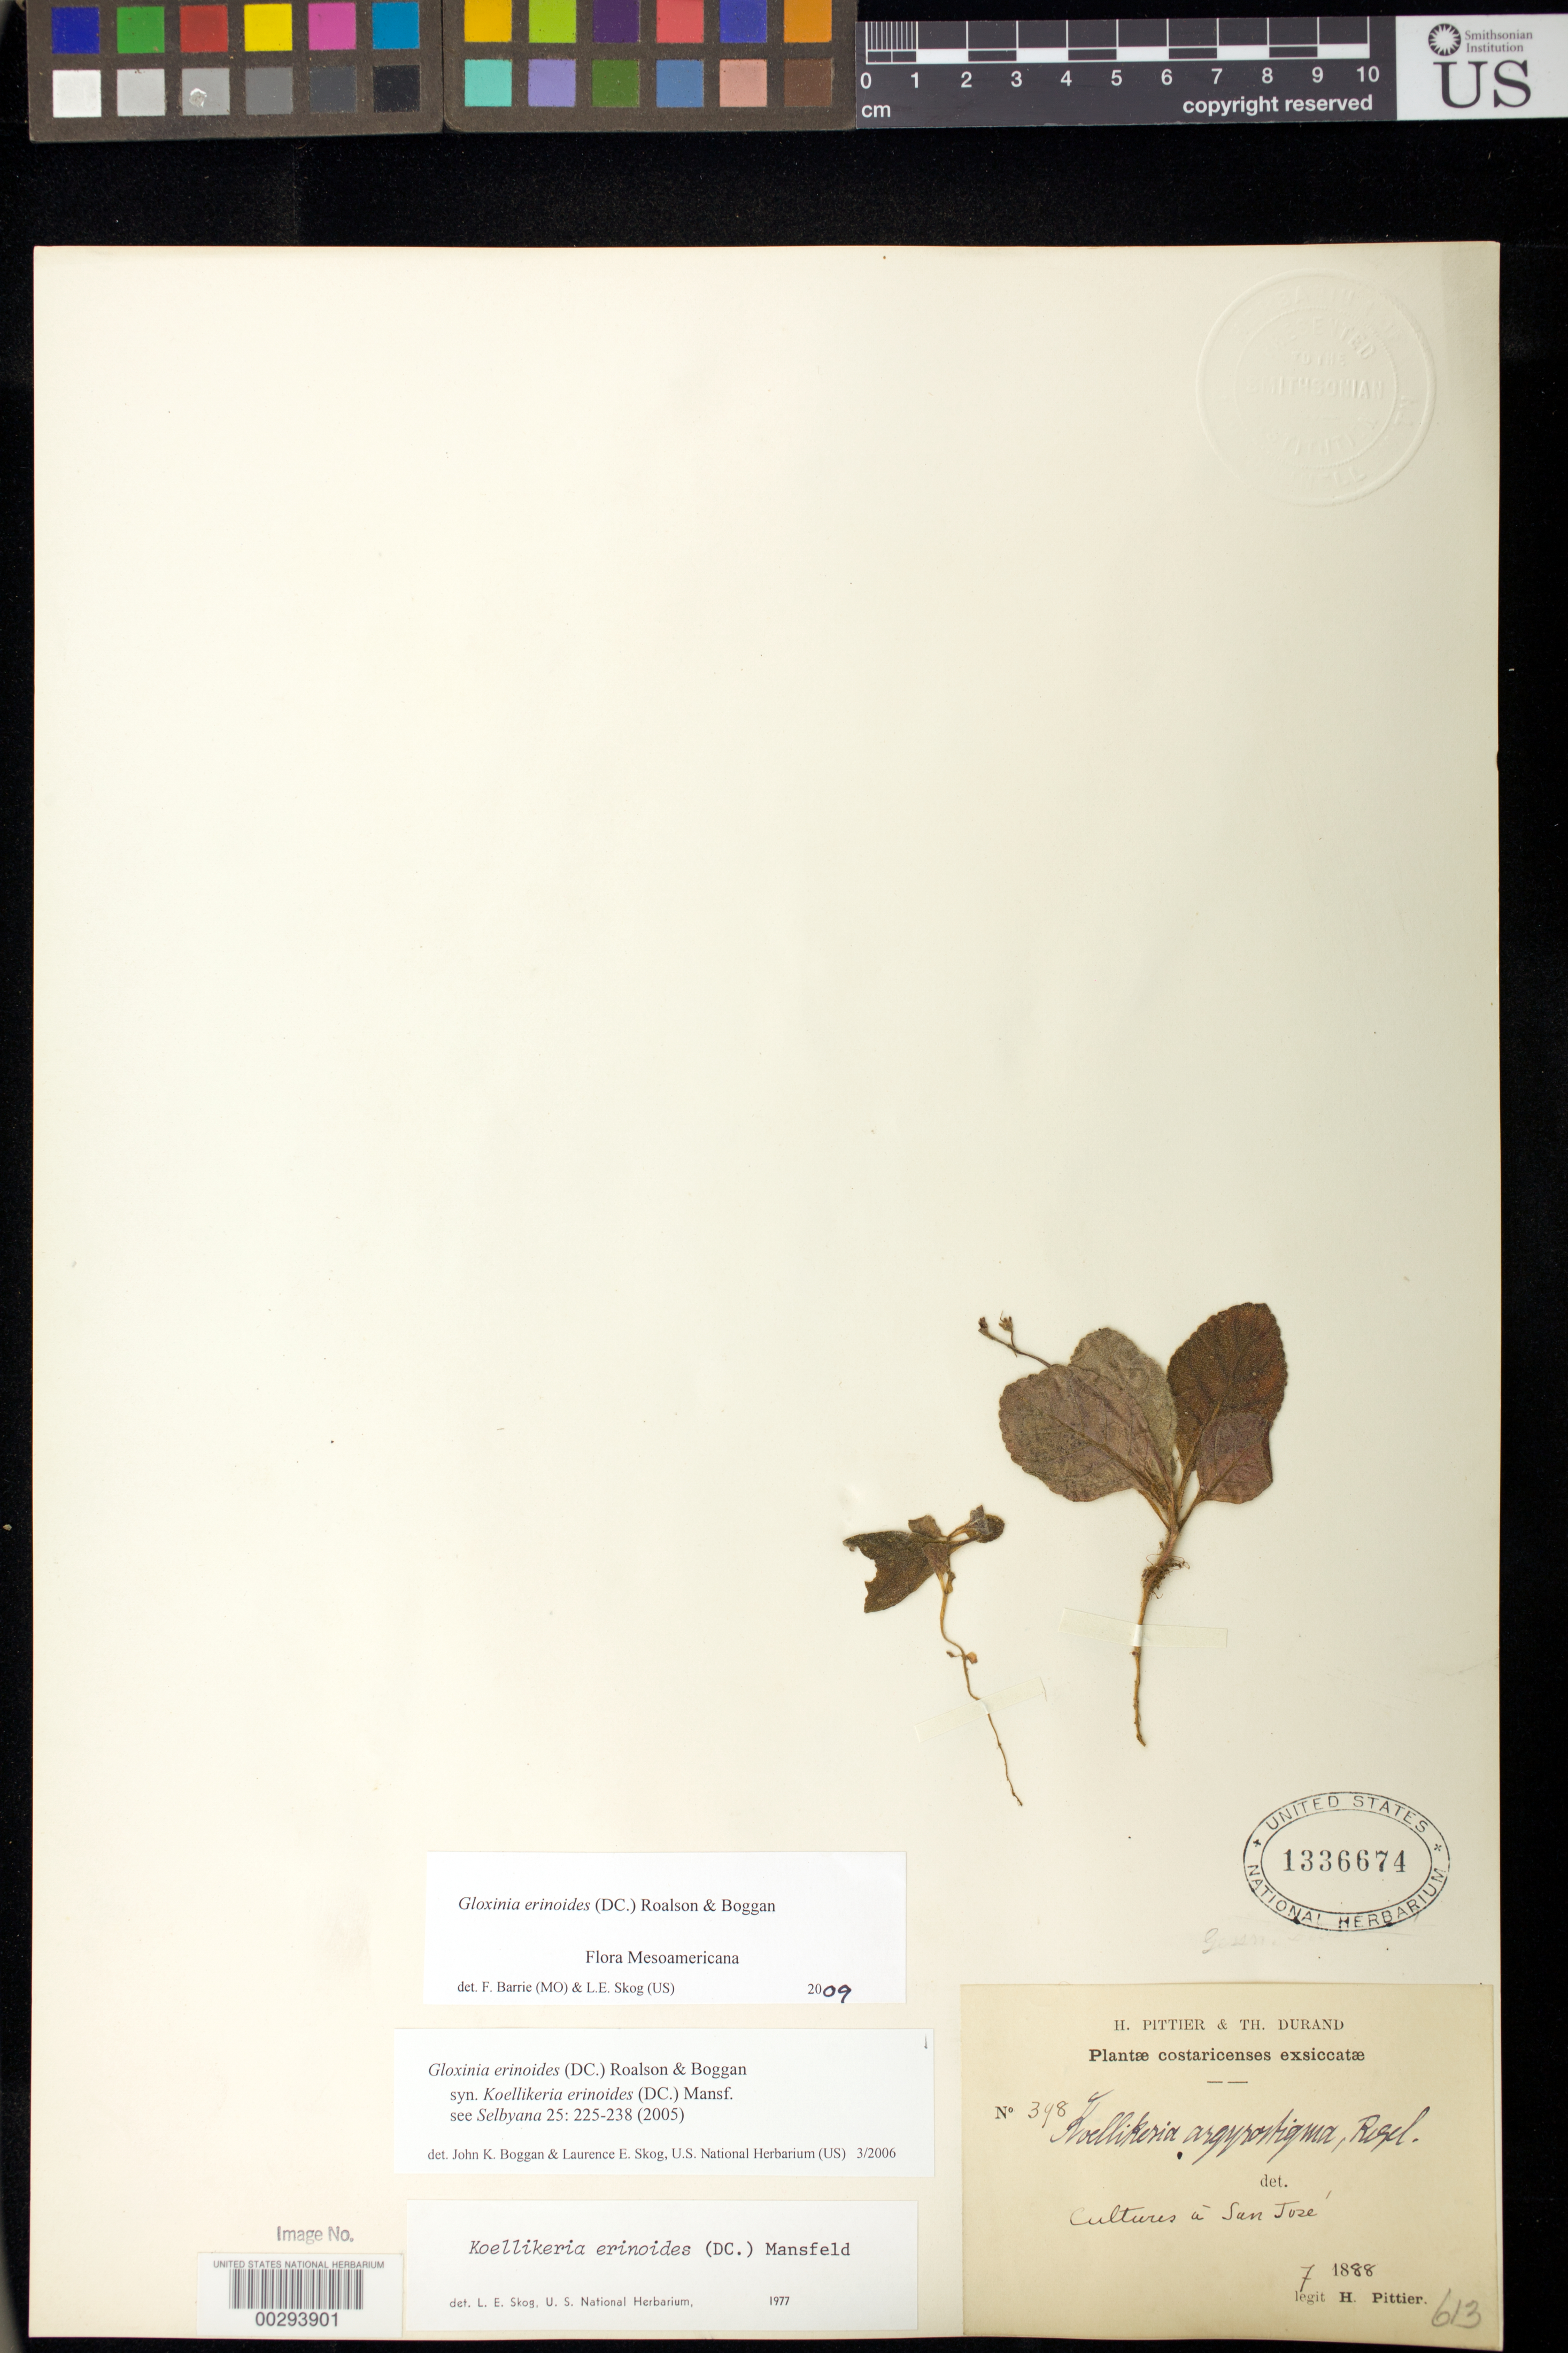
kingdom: Plantae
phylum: Tracheophyta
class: Magnoliopsida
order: Lamiales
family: Gesneriaceae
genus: Gloxinia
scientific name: Gloxinia erinoides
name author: (DC.) Roalson & Boggan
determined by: Boggan, J. K.; Skog, L. E.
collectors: H. F. Pittier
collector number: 398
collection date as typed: Jul 1888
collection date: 1888-07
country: Costa Rica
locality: Cultures a San José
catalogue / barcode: US 1336674